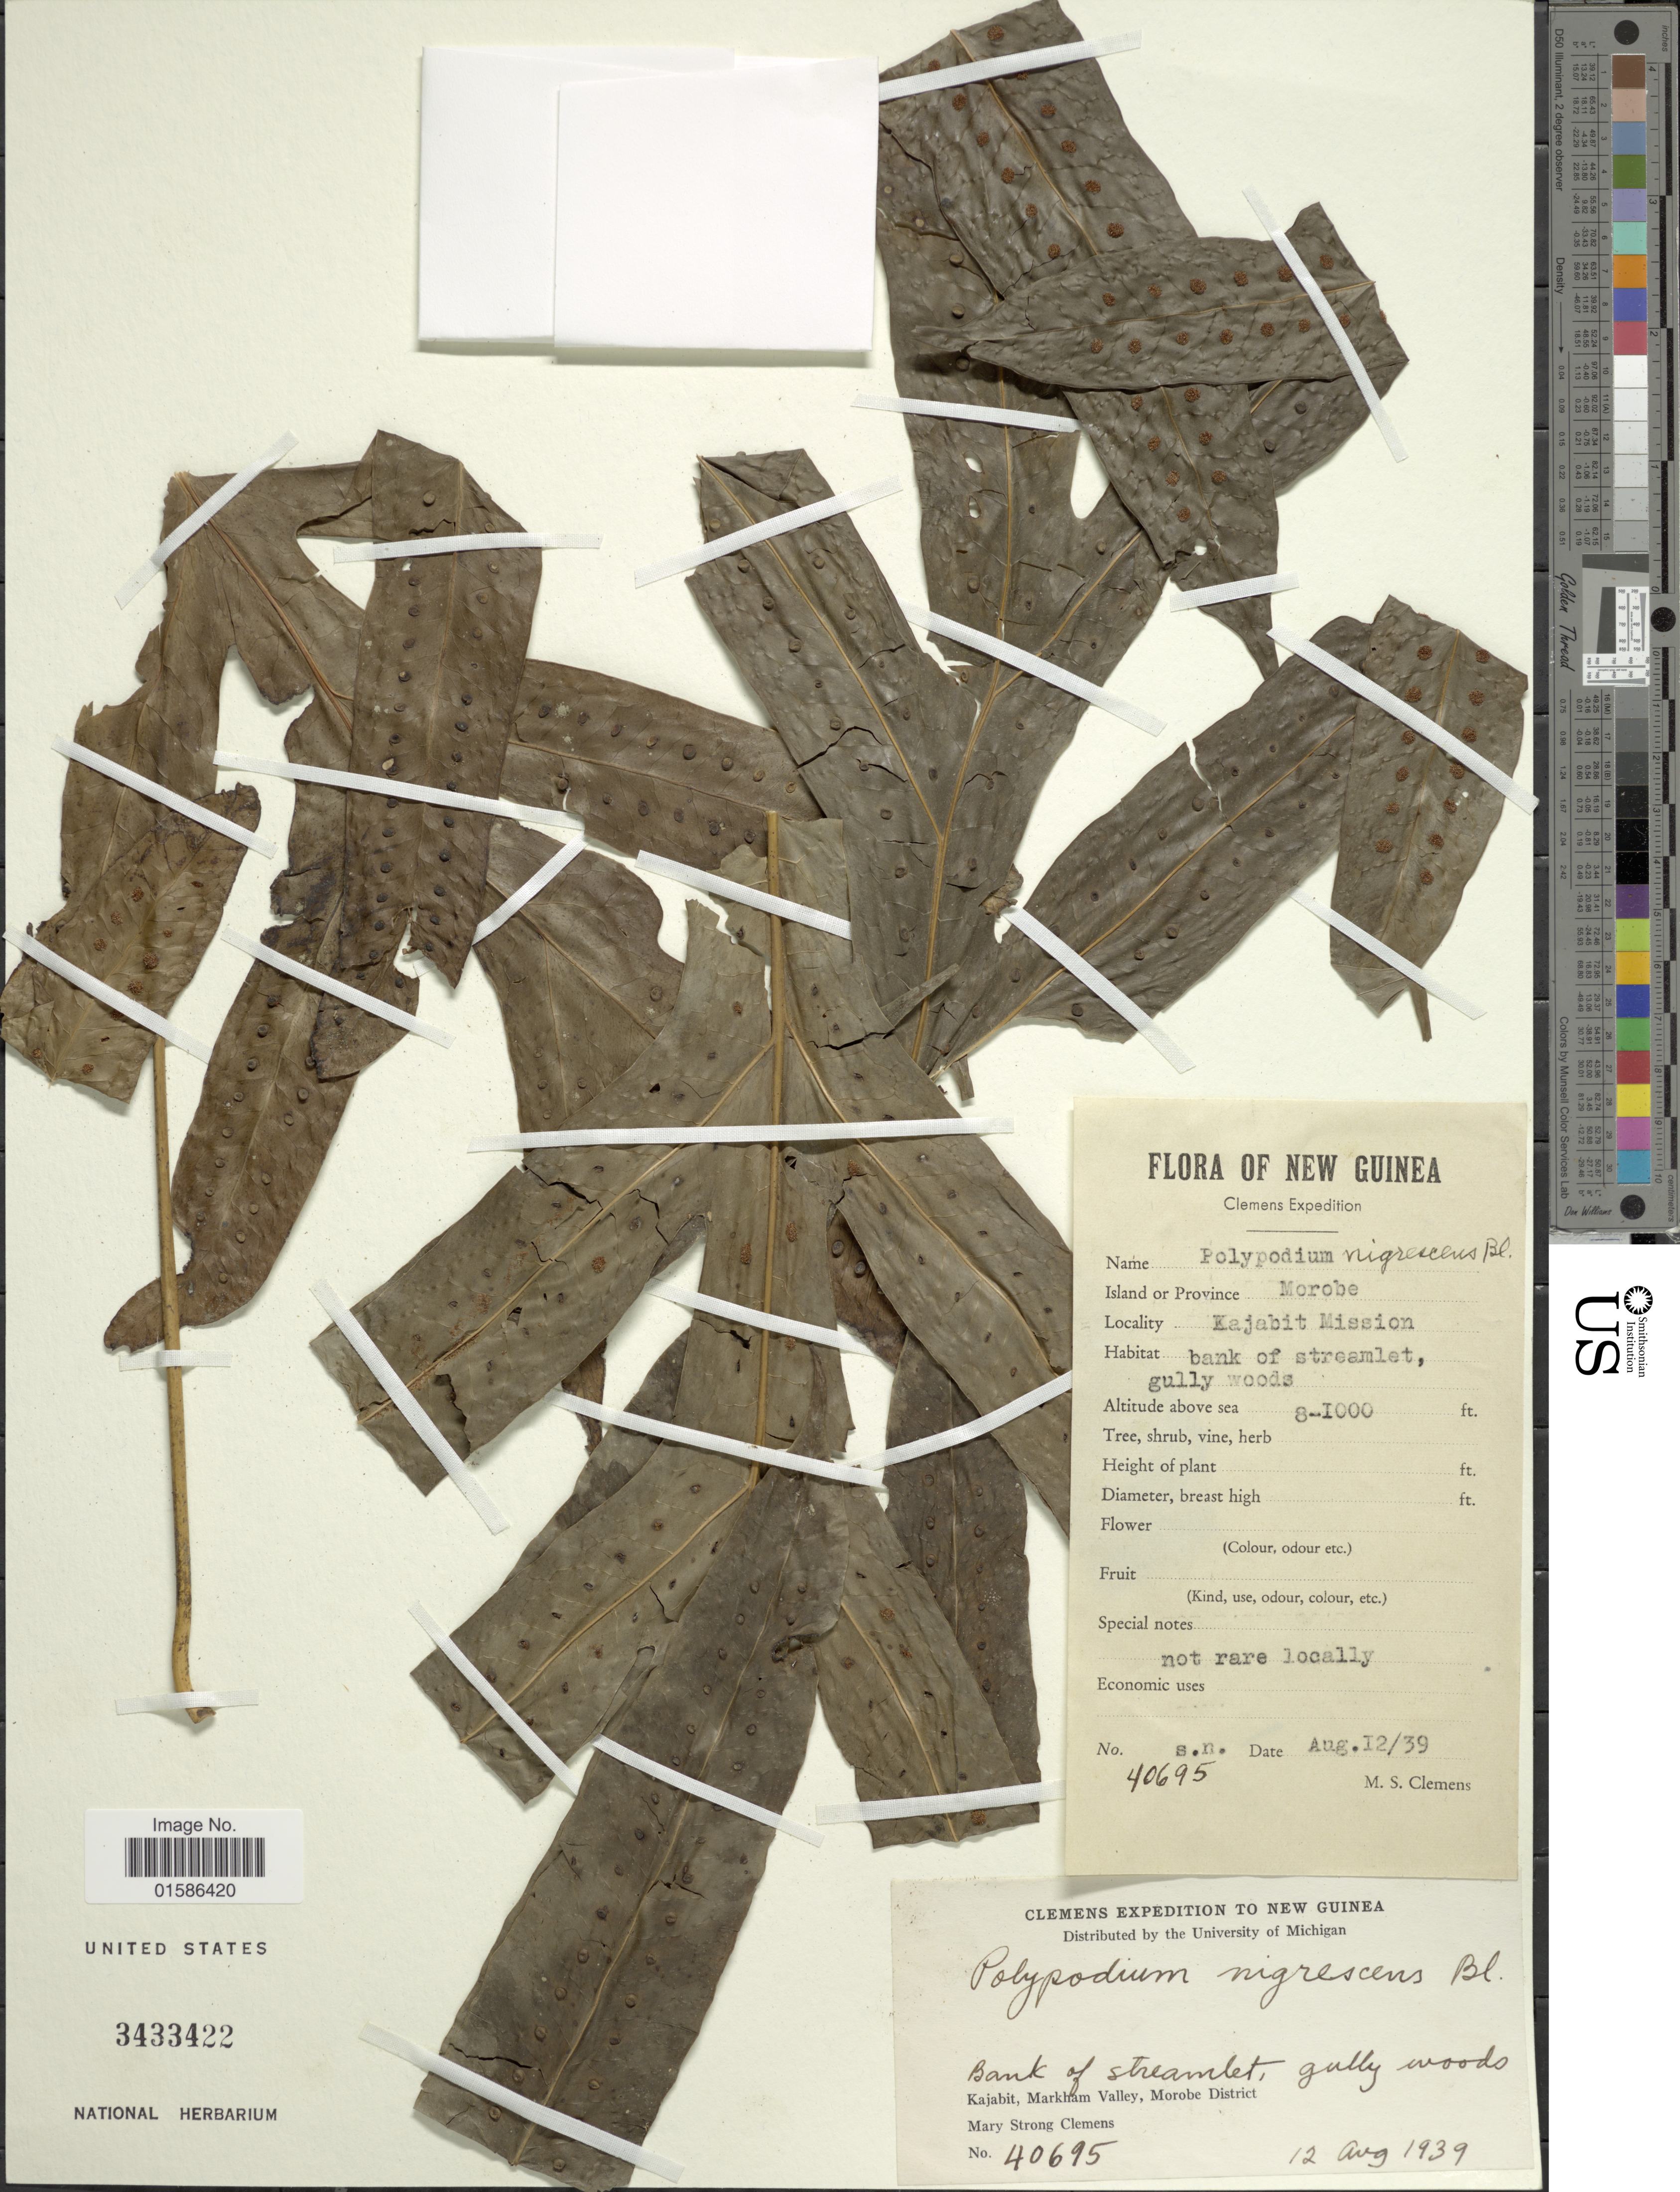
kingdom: Plantae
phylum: Tracheophyta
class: Polypodiopsida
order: Polypodiales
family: Polypodiaceae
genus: Microsorum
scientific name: Microsorum membranifolium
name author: (R. Br.) Ching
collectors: M. S. Clemens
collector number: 40695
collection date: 1939-08-12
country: Papua New Guinea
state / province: Morobe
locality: Bank of streamlet, gully woods, Kajabit, Markham Valley, Morobe District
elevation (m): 244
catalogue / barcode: US 3433422